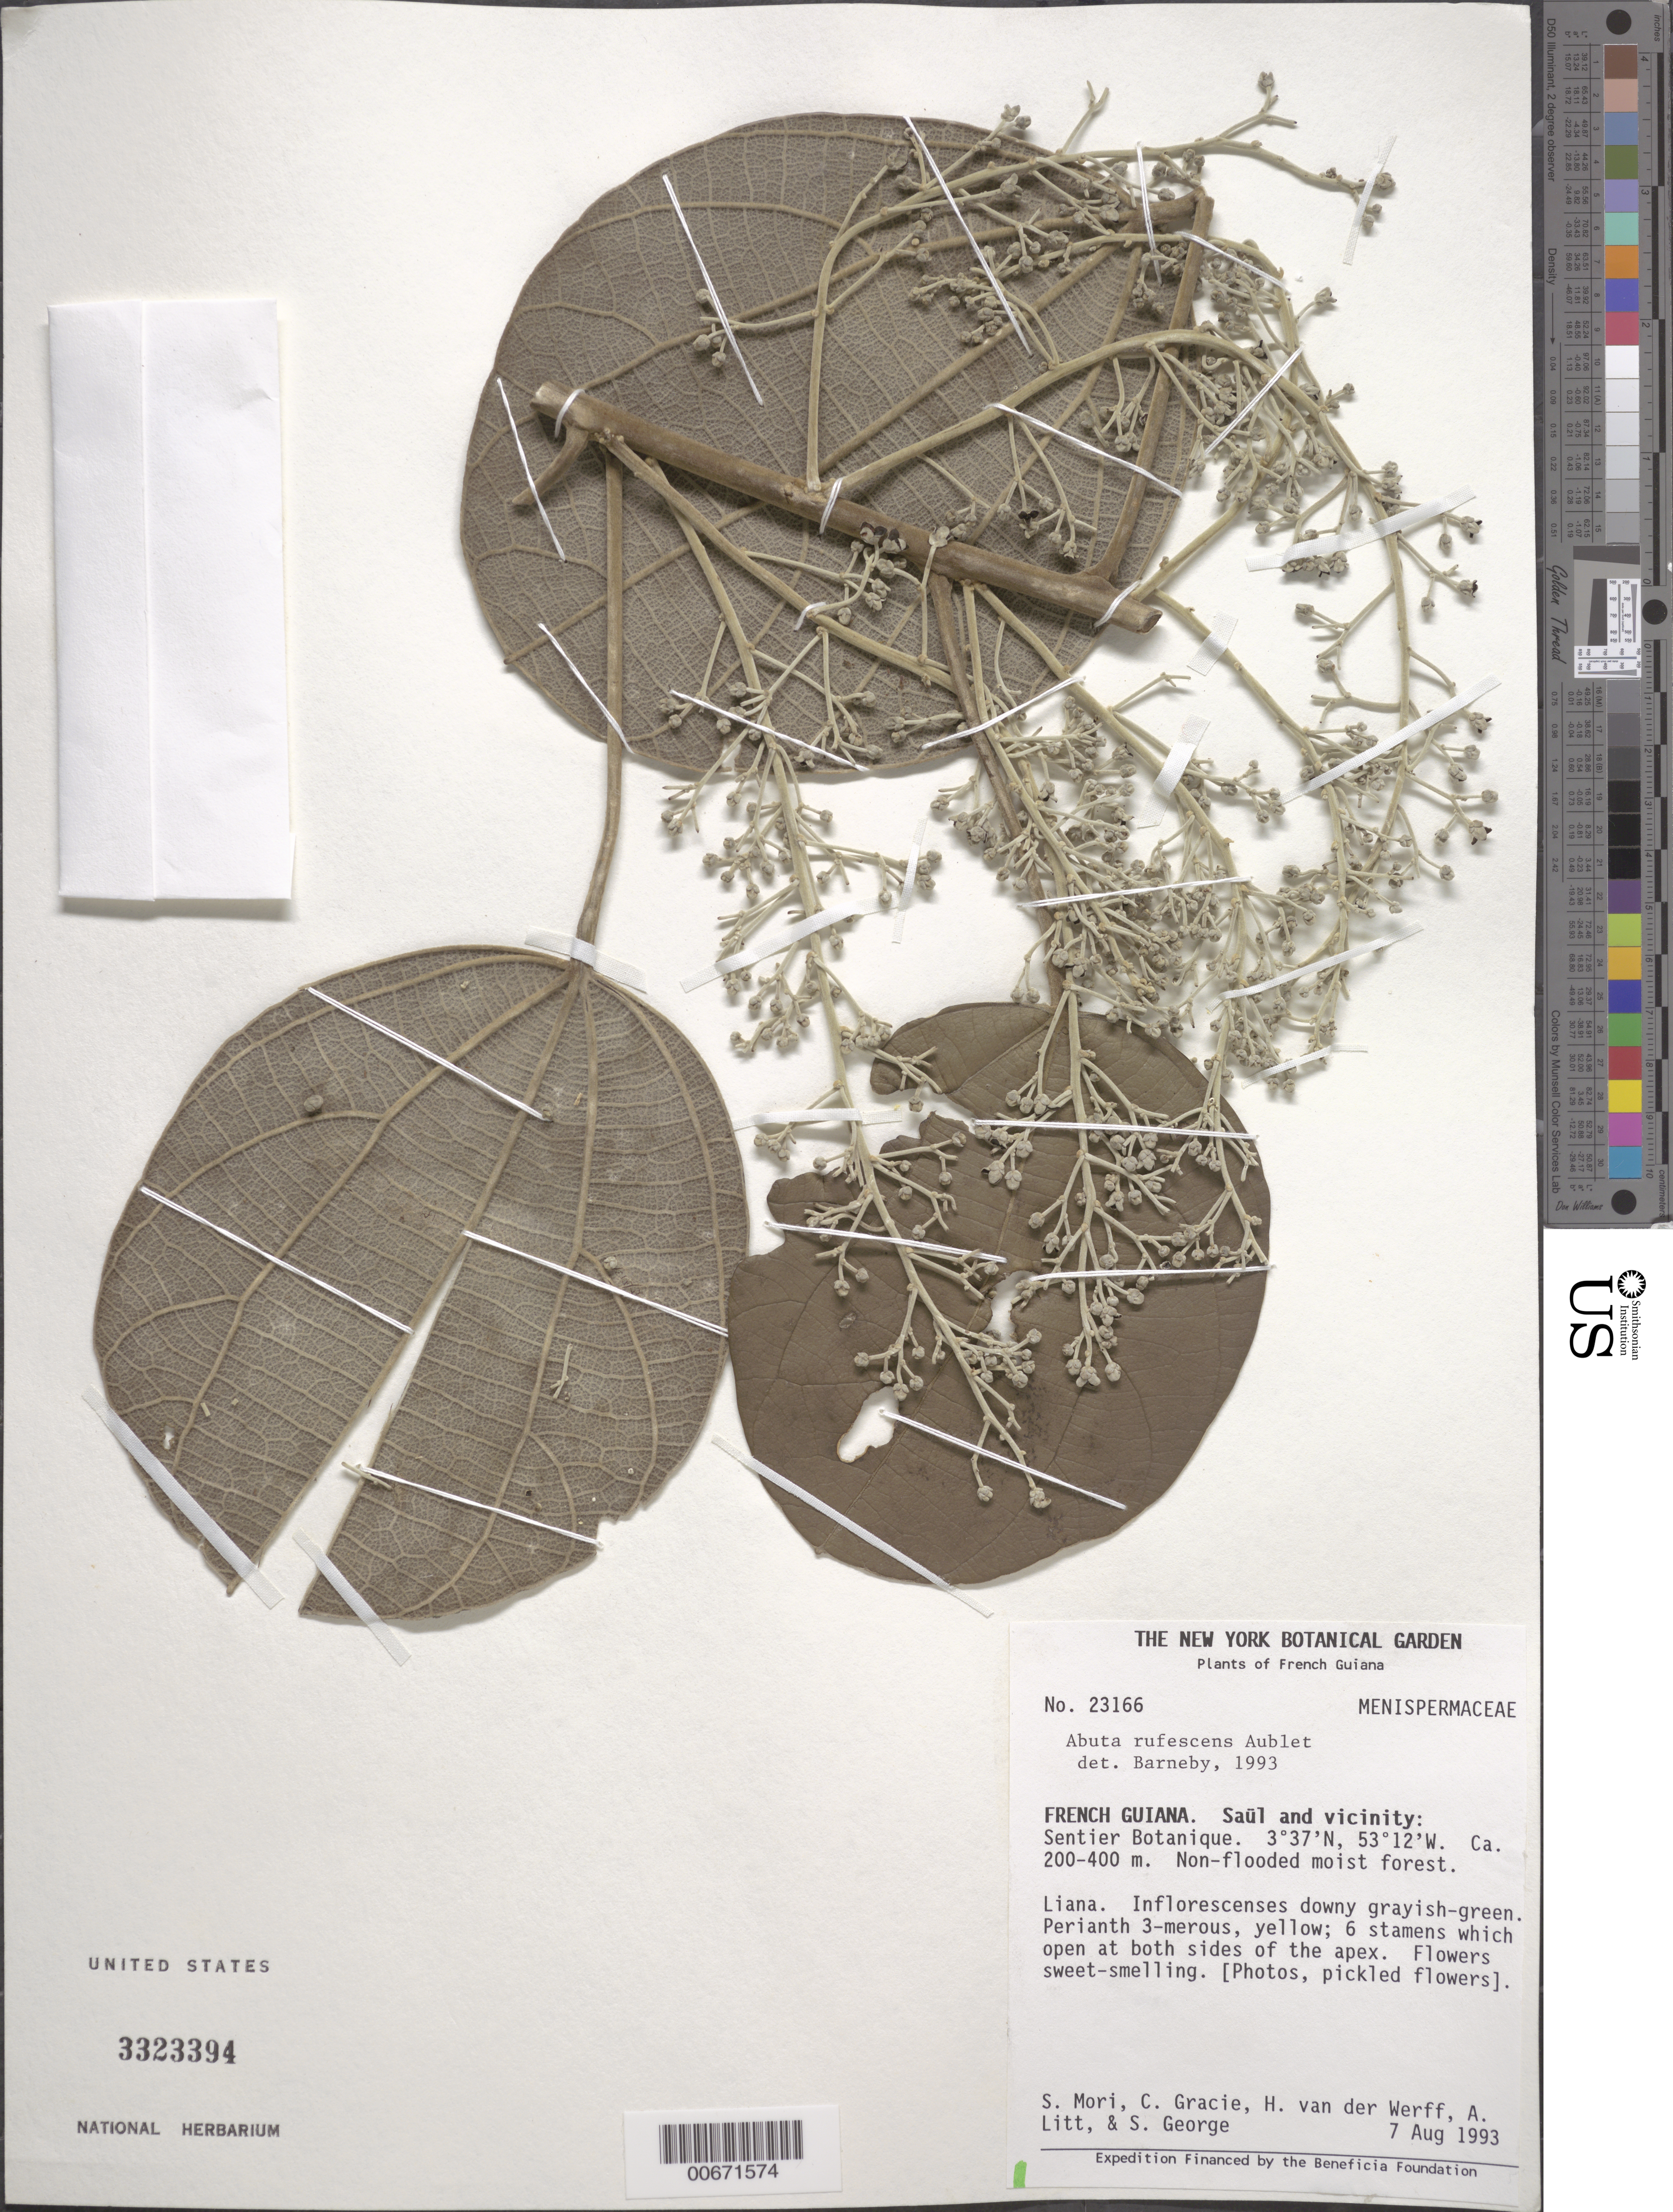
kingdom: Plantae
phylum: Tracheophyta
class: Magnoliopsida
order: Ranunculales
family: Menispermaceae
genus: Abuta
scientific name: Abuta rufescens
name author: Aubl.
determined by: Barneby, Rupert C., (NY)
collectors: S. Mori, C. A. Gracie, H. van der Werff, A. Litt & S. George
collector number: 23166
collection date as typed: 7-Aug-93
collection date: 1993-08-07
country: French Guiana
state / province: Saint-Laurent-du-Maroni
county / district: Saül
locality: Saül and vic., Sentier Botanique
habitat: Non-flooded moist forest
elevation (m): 200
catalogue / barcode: US 3323394